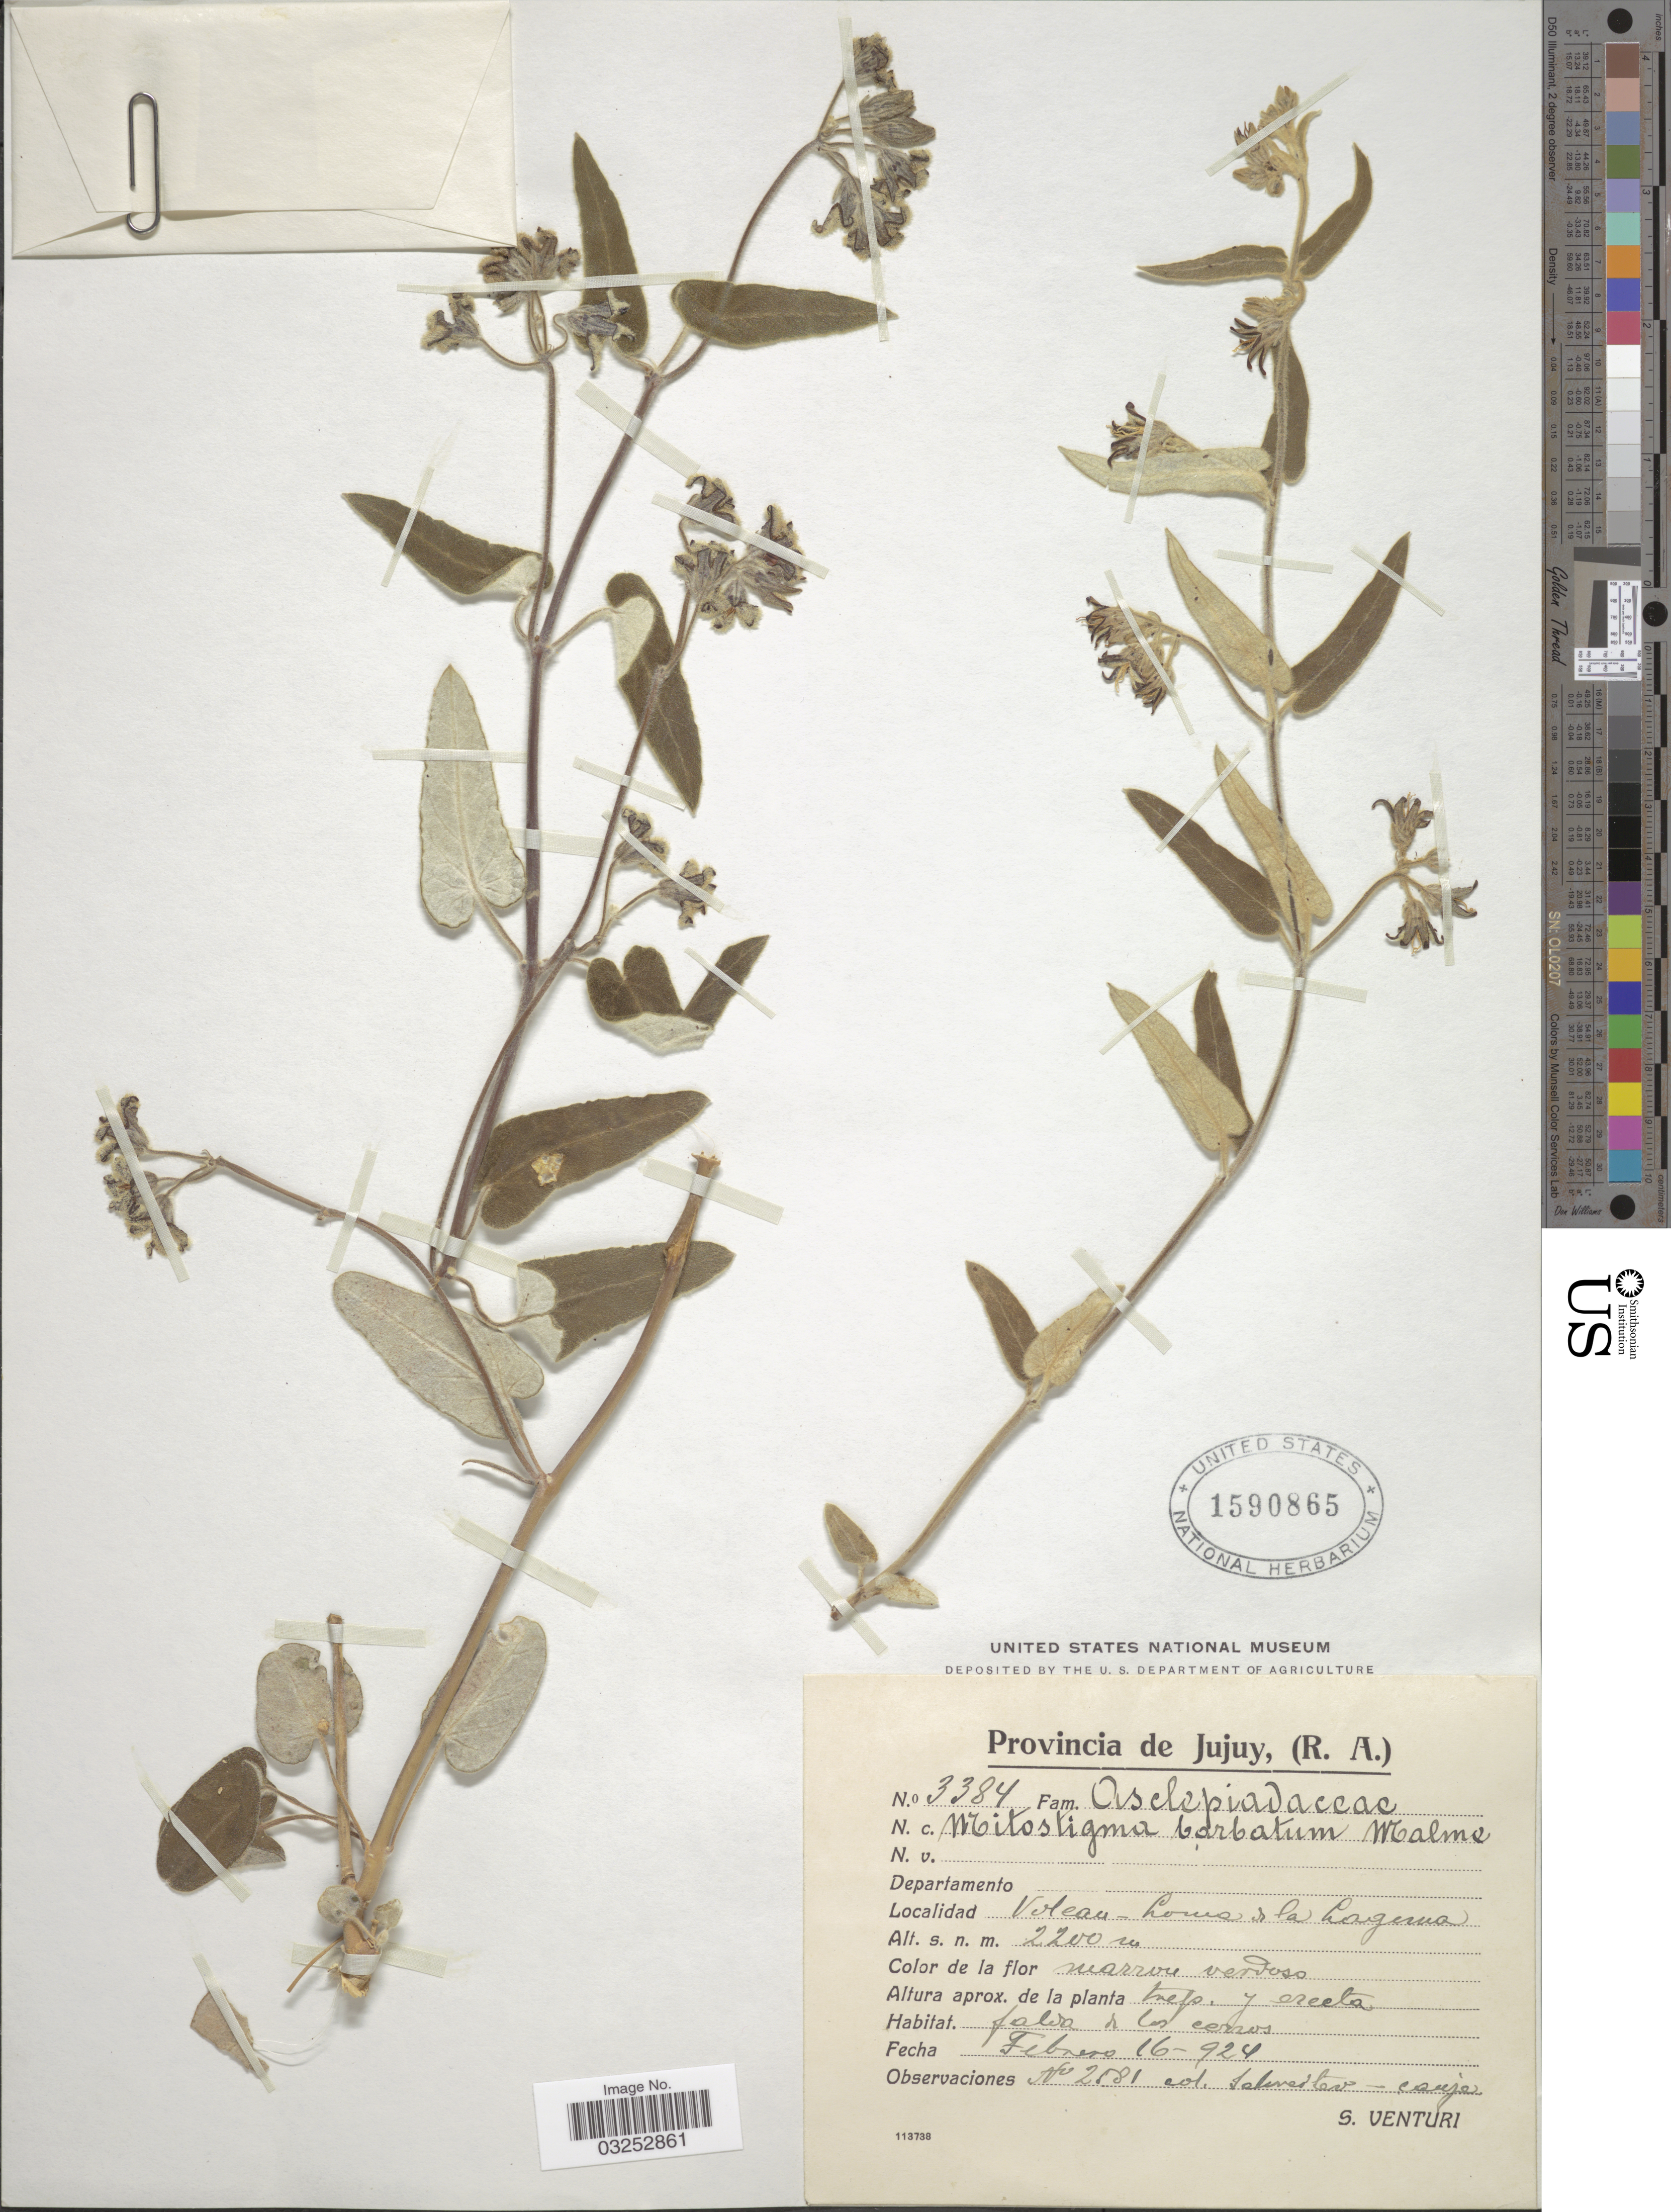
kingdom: Plantae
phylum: Tracheophyta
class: Magnoliopsida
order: Gentianales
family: Apocynaceae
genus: Mitostigma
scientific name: Mitostigma barbatum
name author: Malme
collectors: S. Venturi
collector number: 3384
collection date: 1924-02-16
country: Argentina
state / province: Jujuy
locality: Provincia de Jujuy, (R.A.), Volcan Loma de la Laguna.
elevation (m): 2200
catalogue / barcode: US 1590865